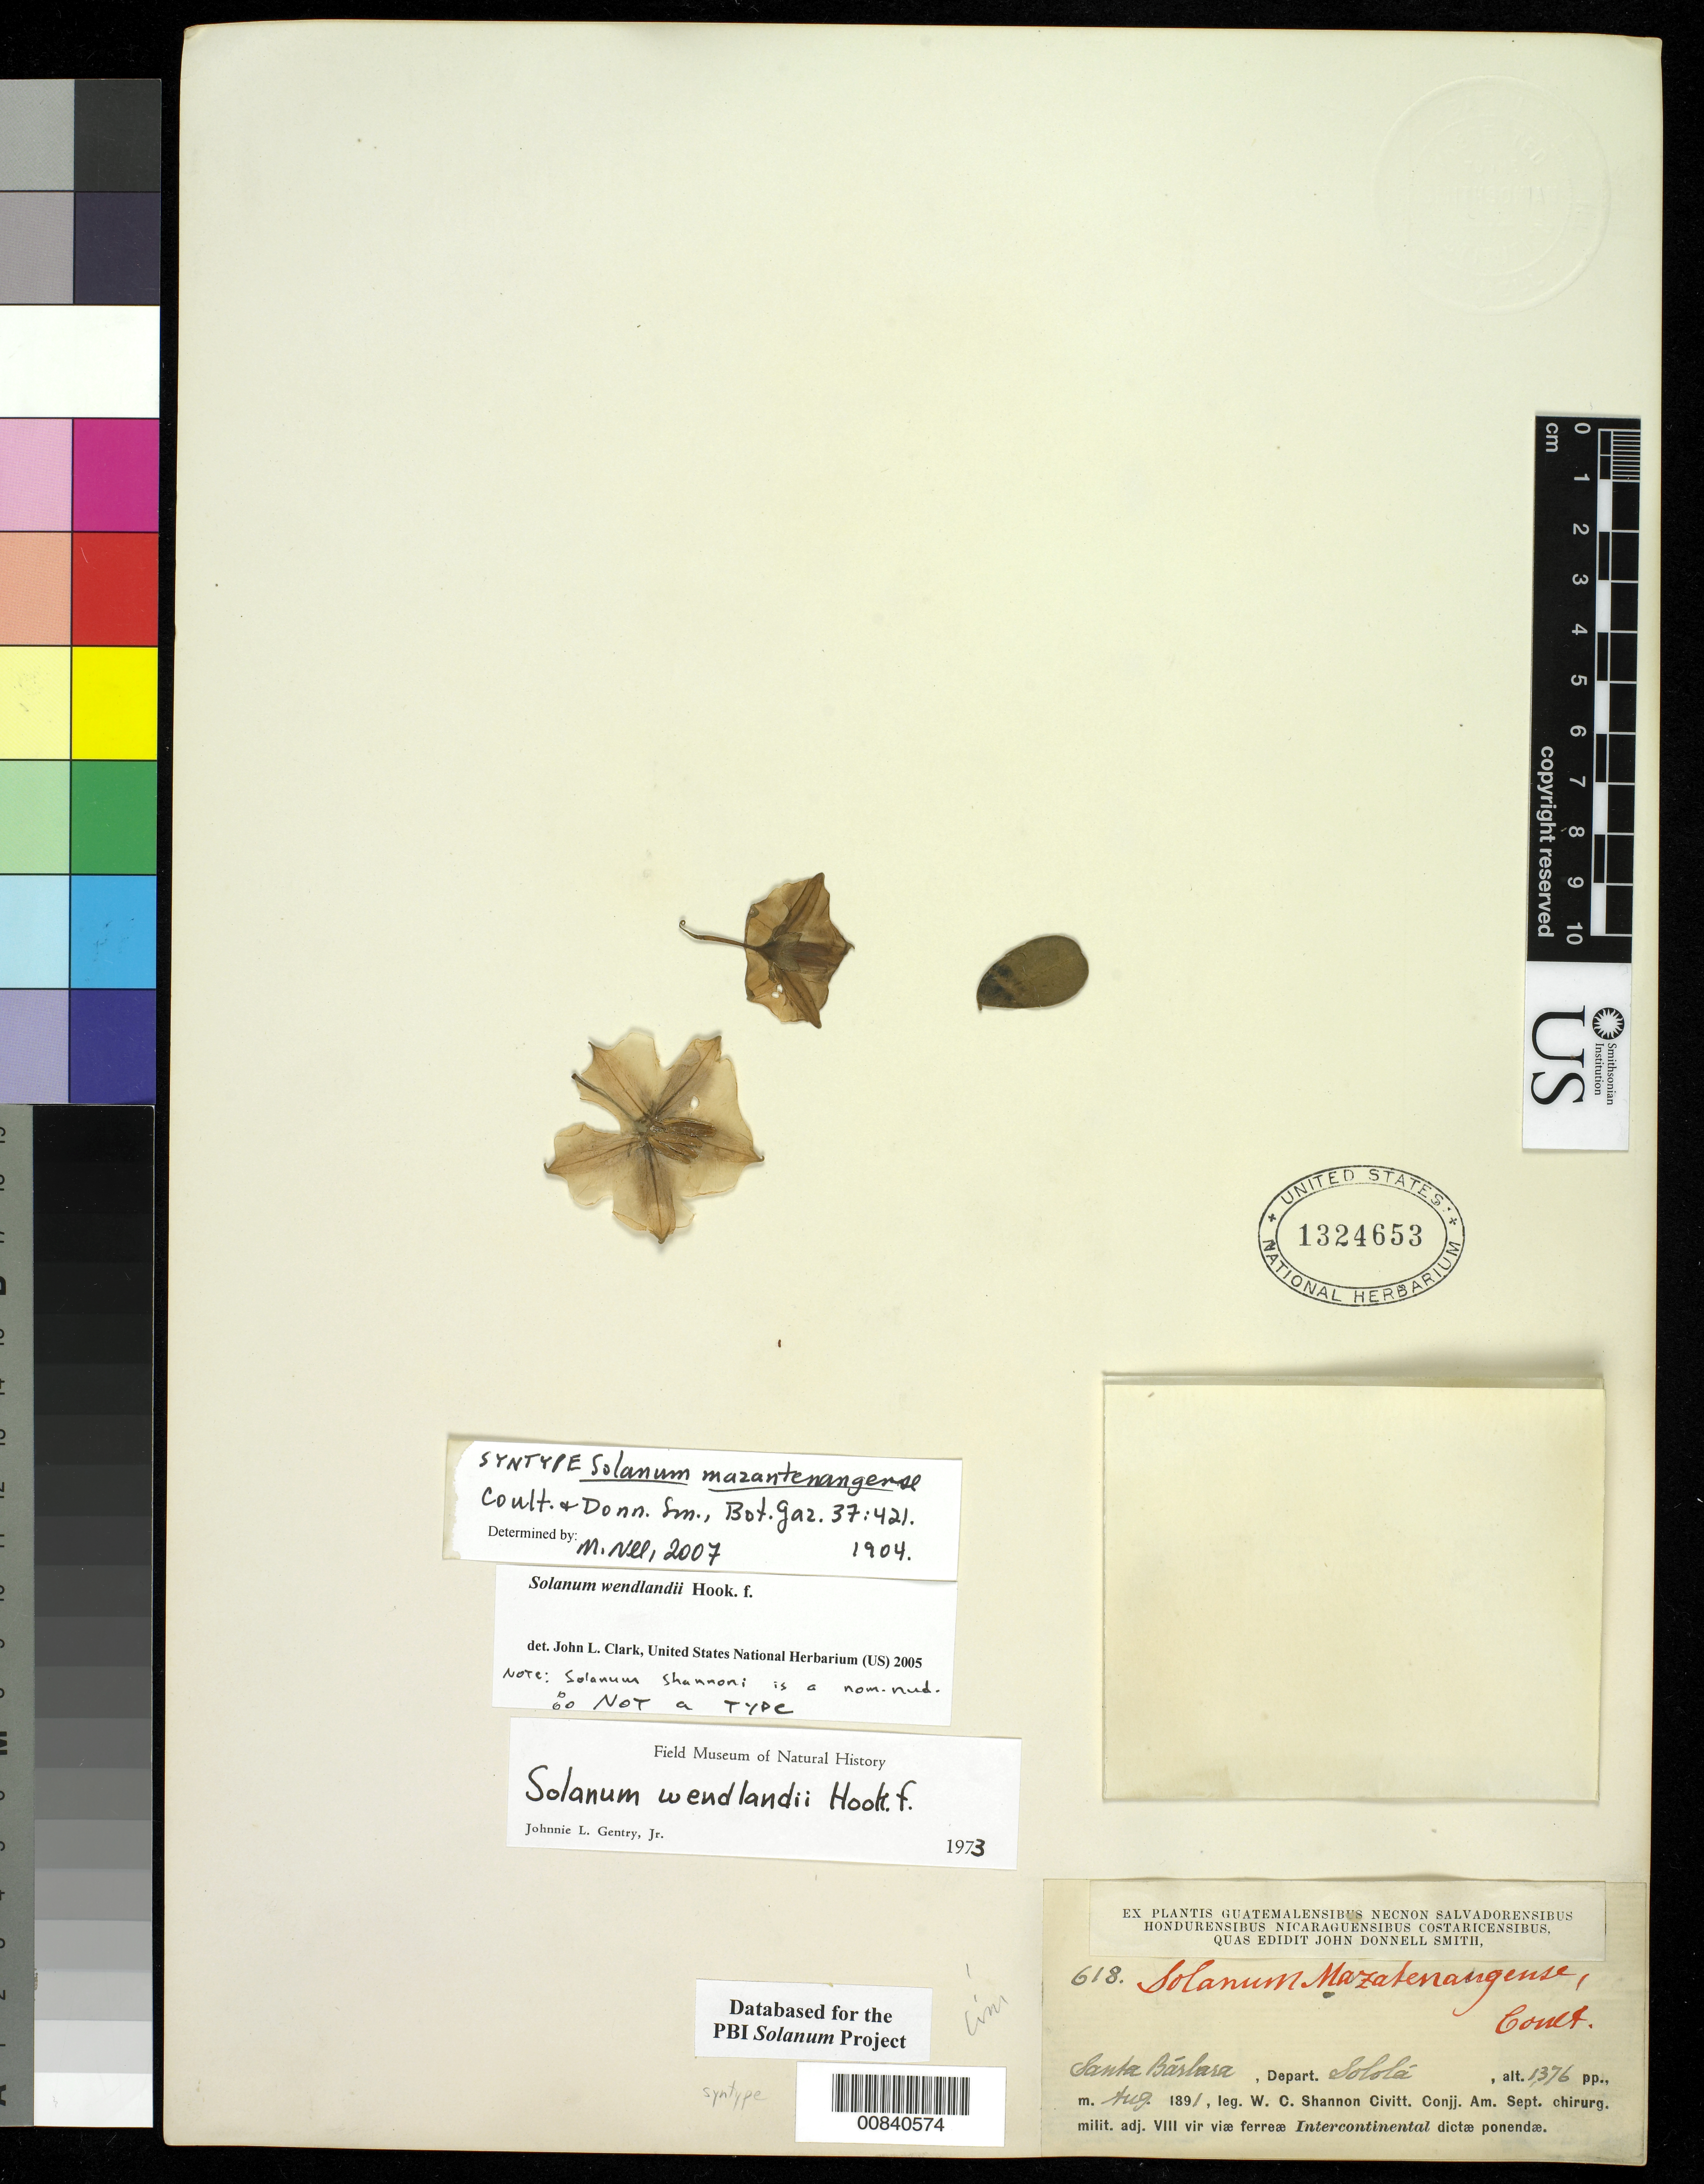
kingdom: Plantae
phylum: Tracheophyta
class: Magnoliopsida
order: Solanales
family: Solanaceae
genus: Solanum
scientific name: Solanum mazatenangense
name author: J.M. Coult. & Donn. Sm.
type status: Syntype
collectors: W. C. Shannon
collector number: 618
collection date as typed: Aug 1891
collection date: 1891-08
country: Guatemala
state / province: Sololá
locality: Santa Bárbara, Depart. Sololá.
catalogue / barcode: US 1324653